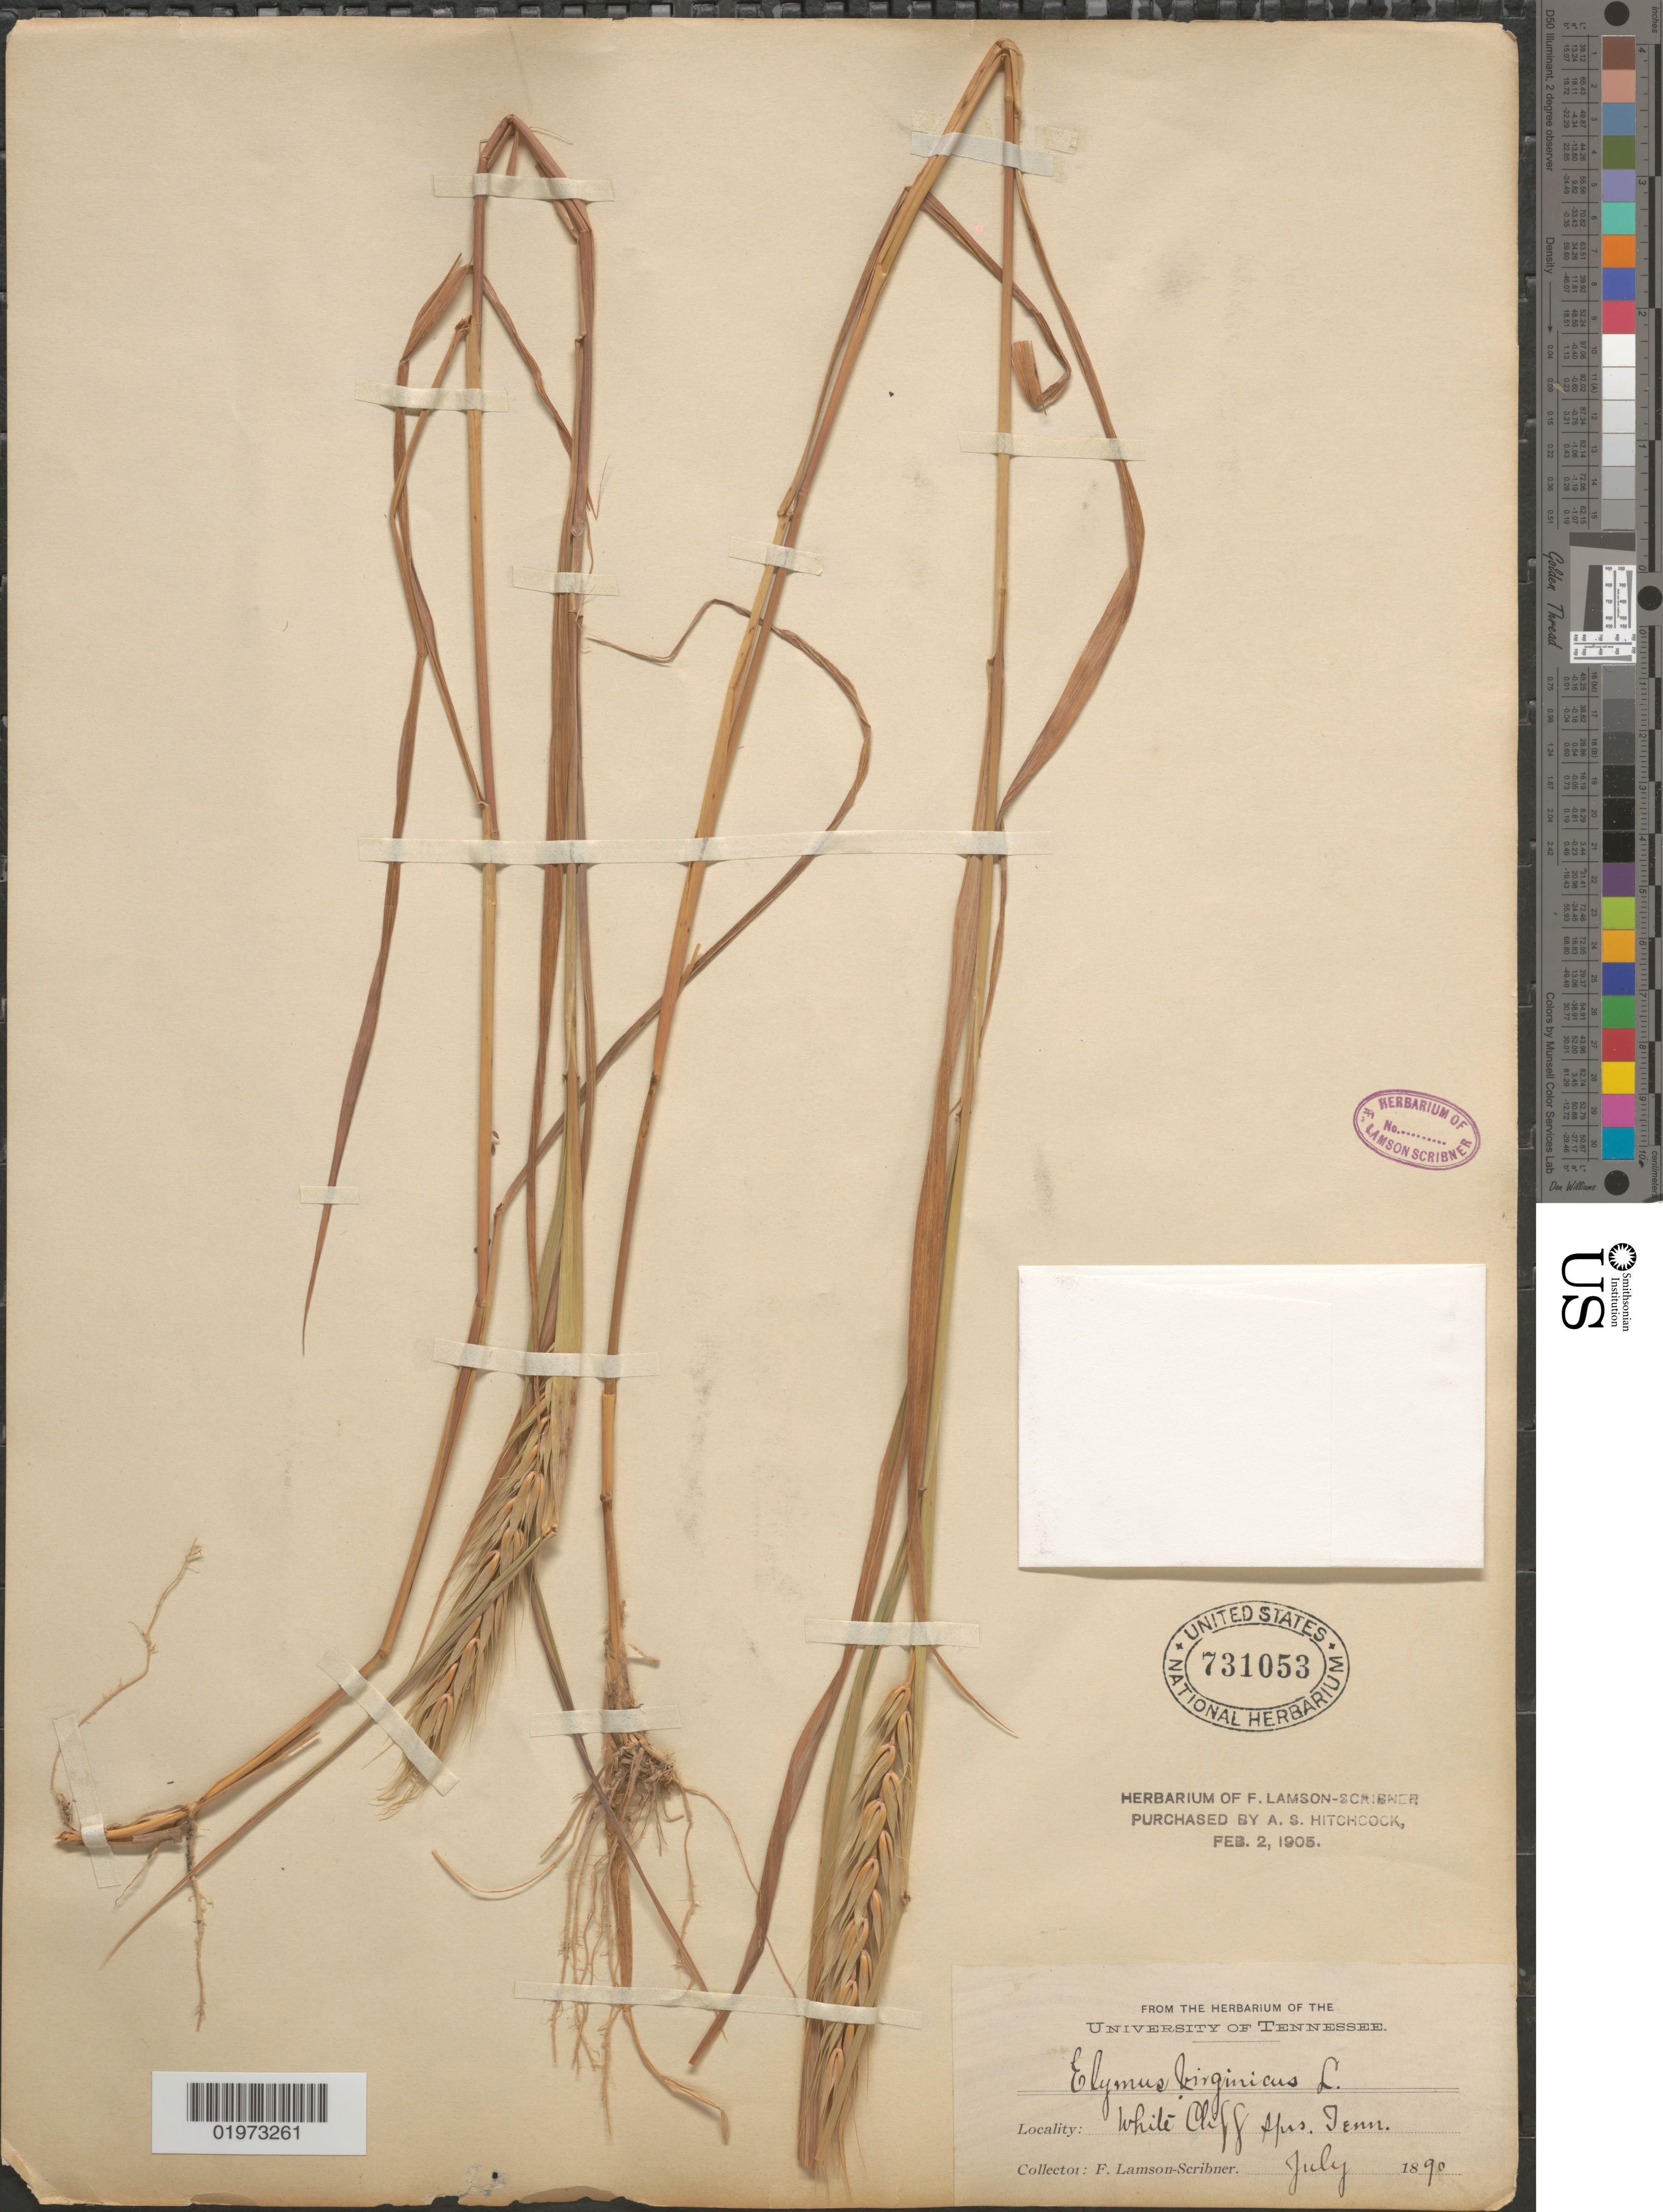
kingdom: Plantae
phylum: Tracheophyta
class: Liliopsida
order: Poales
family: Poaceae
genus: Elymus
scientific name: Elymus virginicus var. virginicus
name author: L.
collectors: F. Lamson-Scribner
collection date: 1890-07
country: United States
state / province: Tennessee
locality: White Cliff.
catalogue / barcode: US 731053